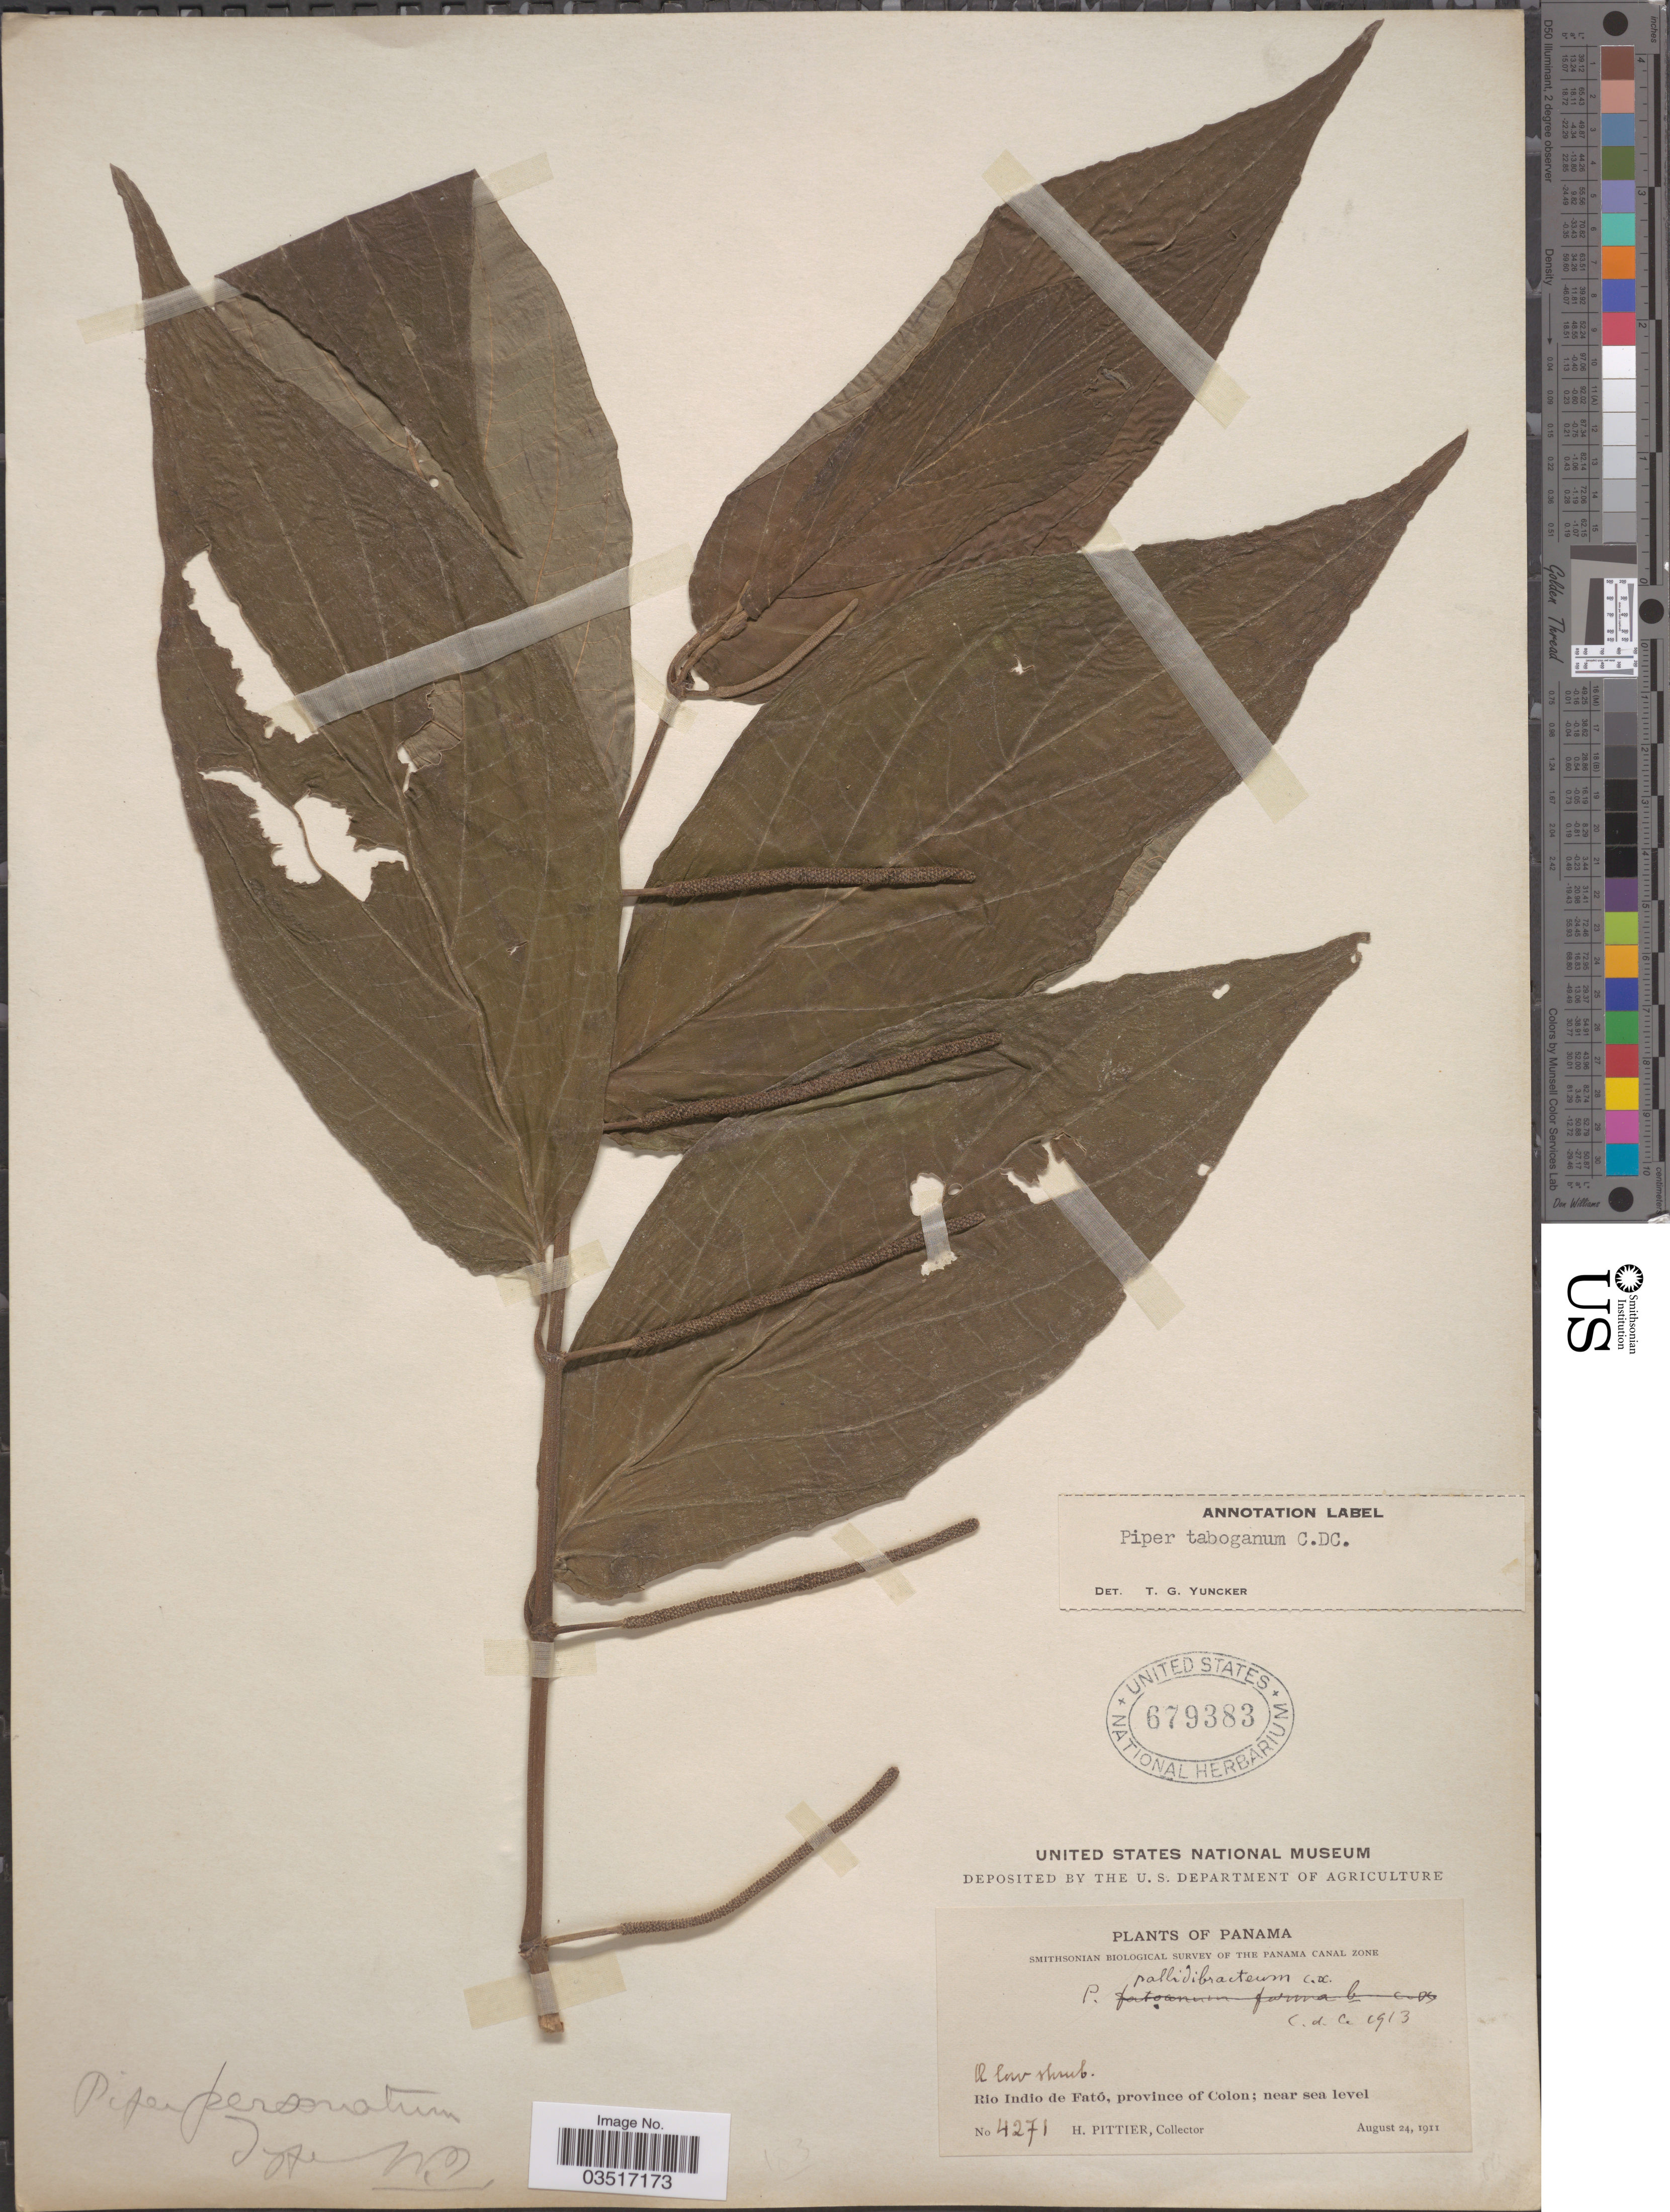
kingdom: Plantae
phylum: Tracheophyta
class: Magnoliopsida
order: Piperales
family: Piperaceae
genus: Piper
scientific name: Piper taboganum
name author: C. DC.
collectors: H. F. Pittier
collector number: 4271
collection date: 1911-08-24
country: Panama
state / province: Colón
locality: Rio Indio de Fató.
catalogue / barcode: US 679383